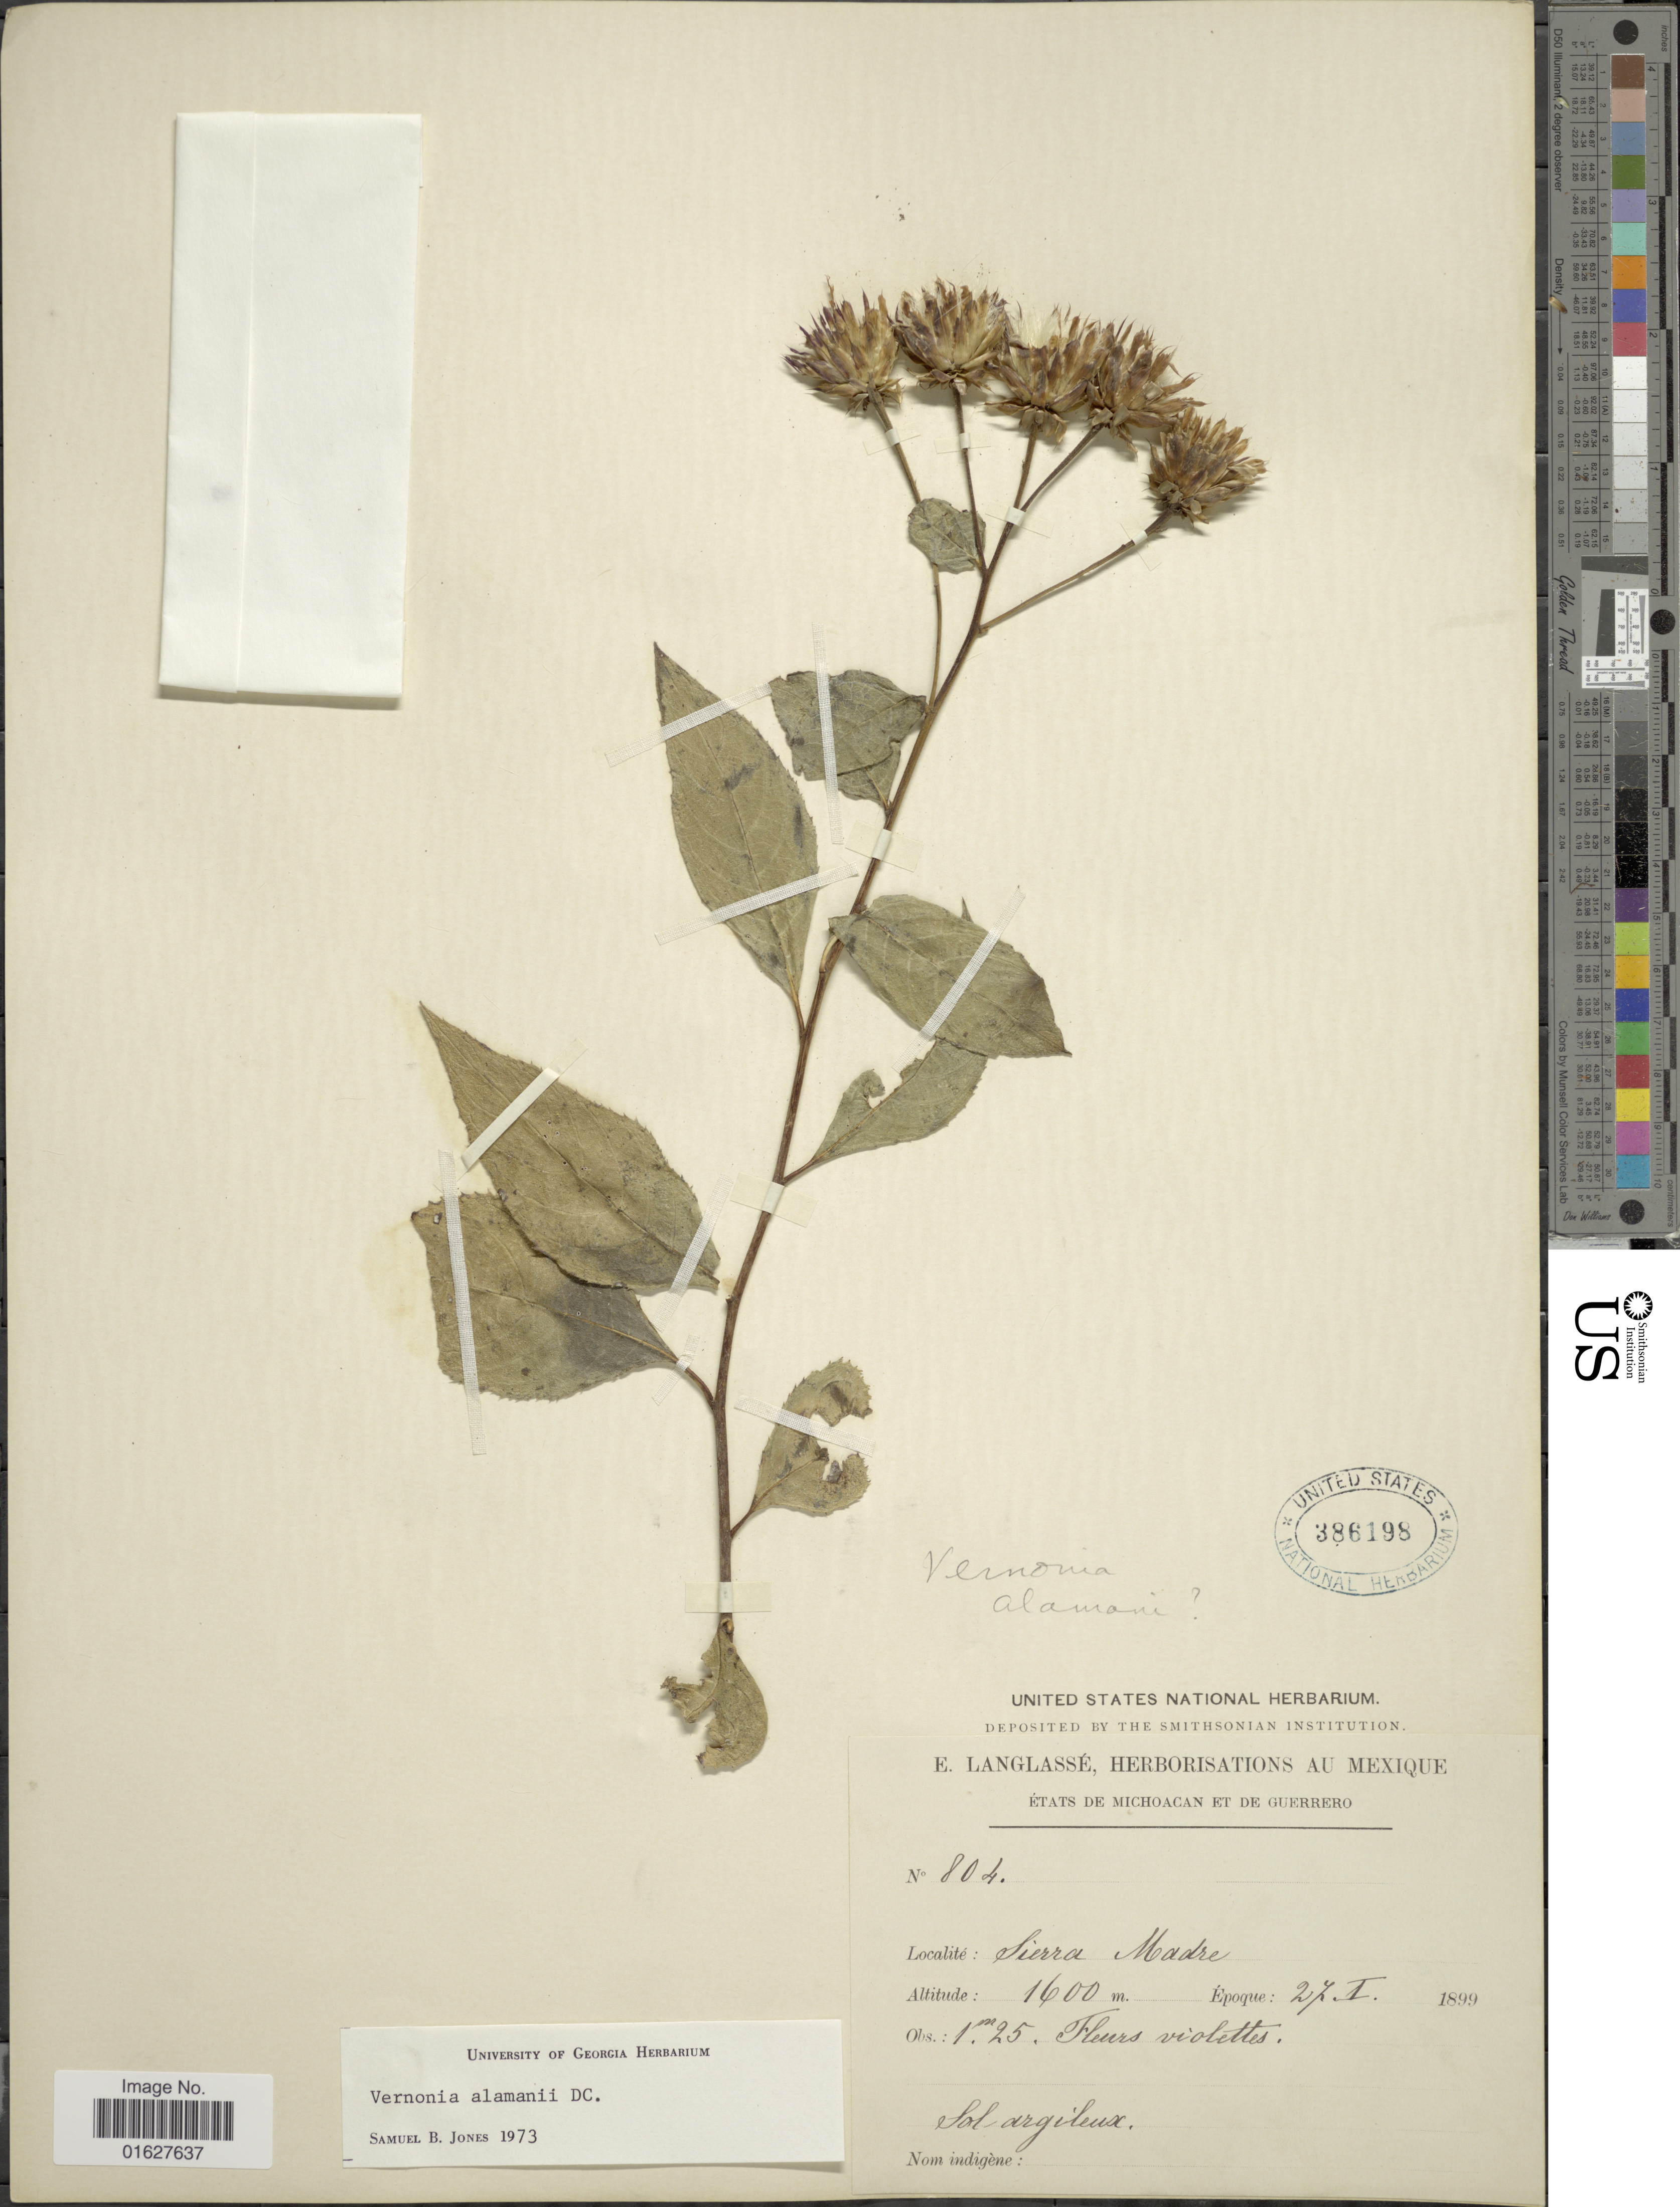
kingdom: Plantae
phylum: Tracheophyta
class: Magnoliopsida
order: Asterales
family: Asteraceae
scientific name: Vickianthus alamanii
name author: (DC.) H. Rob.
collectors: E. Langlassé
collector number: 804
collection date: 1899-01-27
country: Mexico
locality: Mexique. Sierra Madre. Etats de Michoacán et de Guerrero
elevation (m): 1600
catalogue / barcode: US 386198